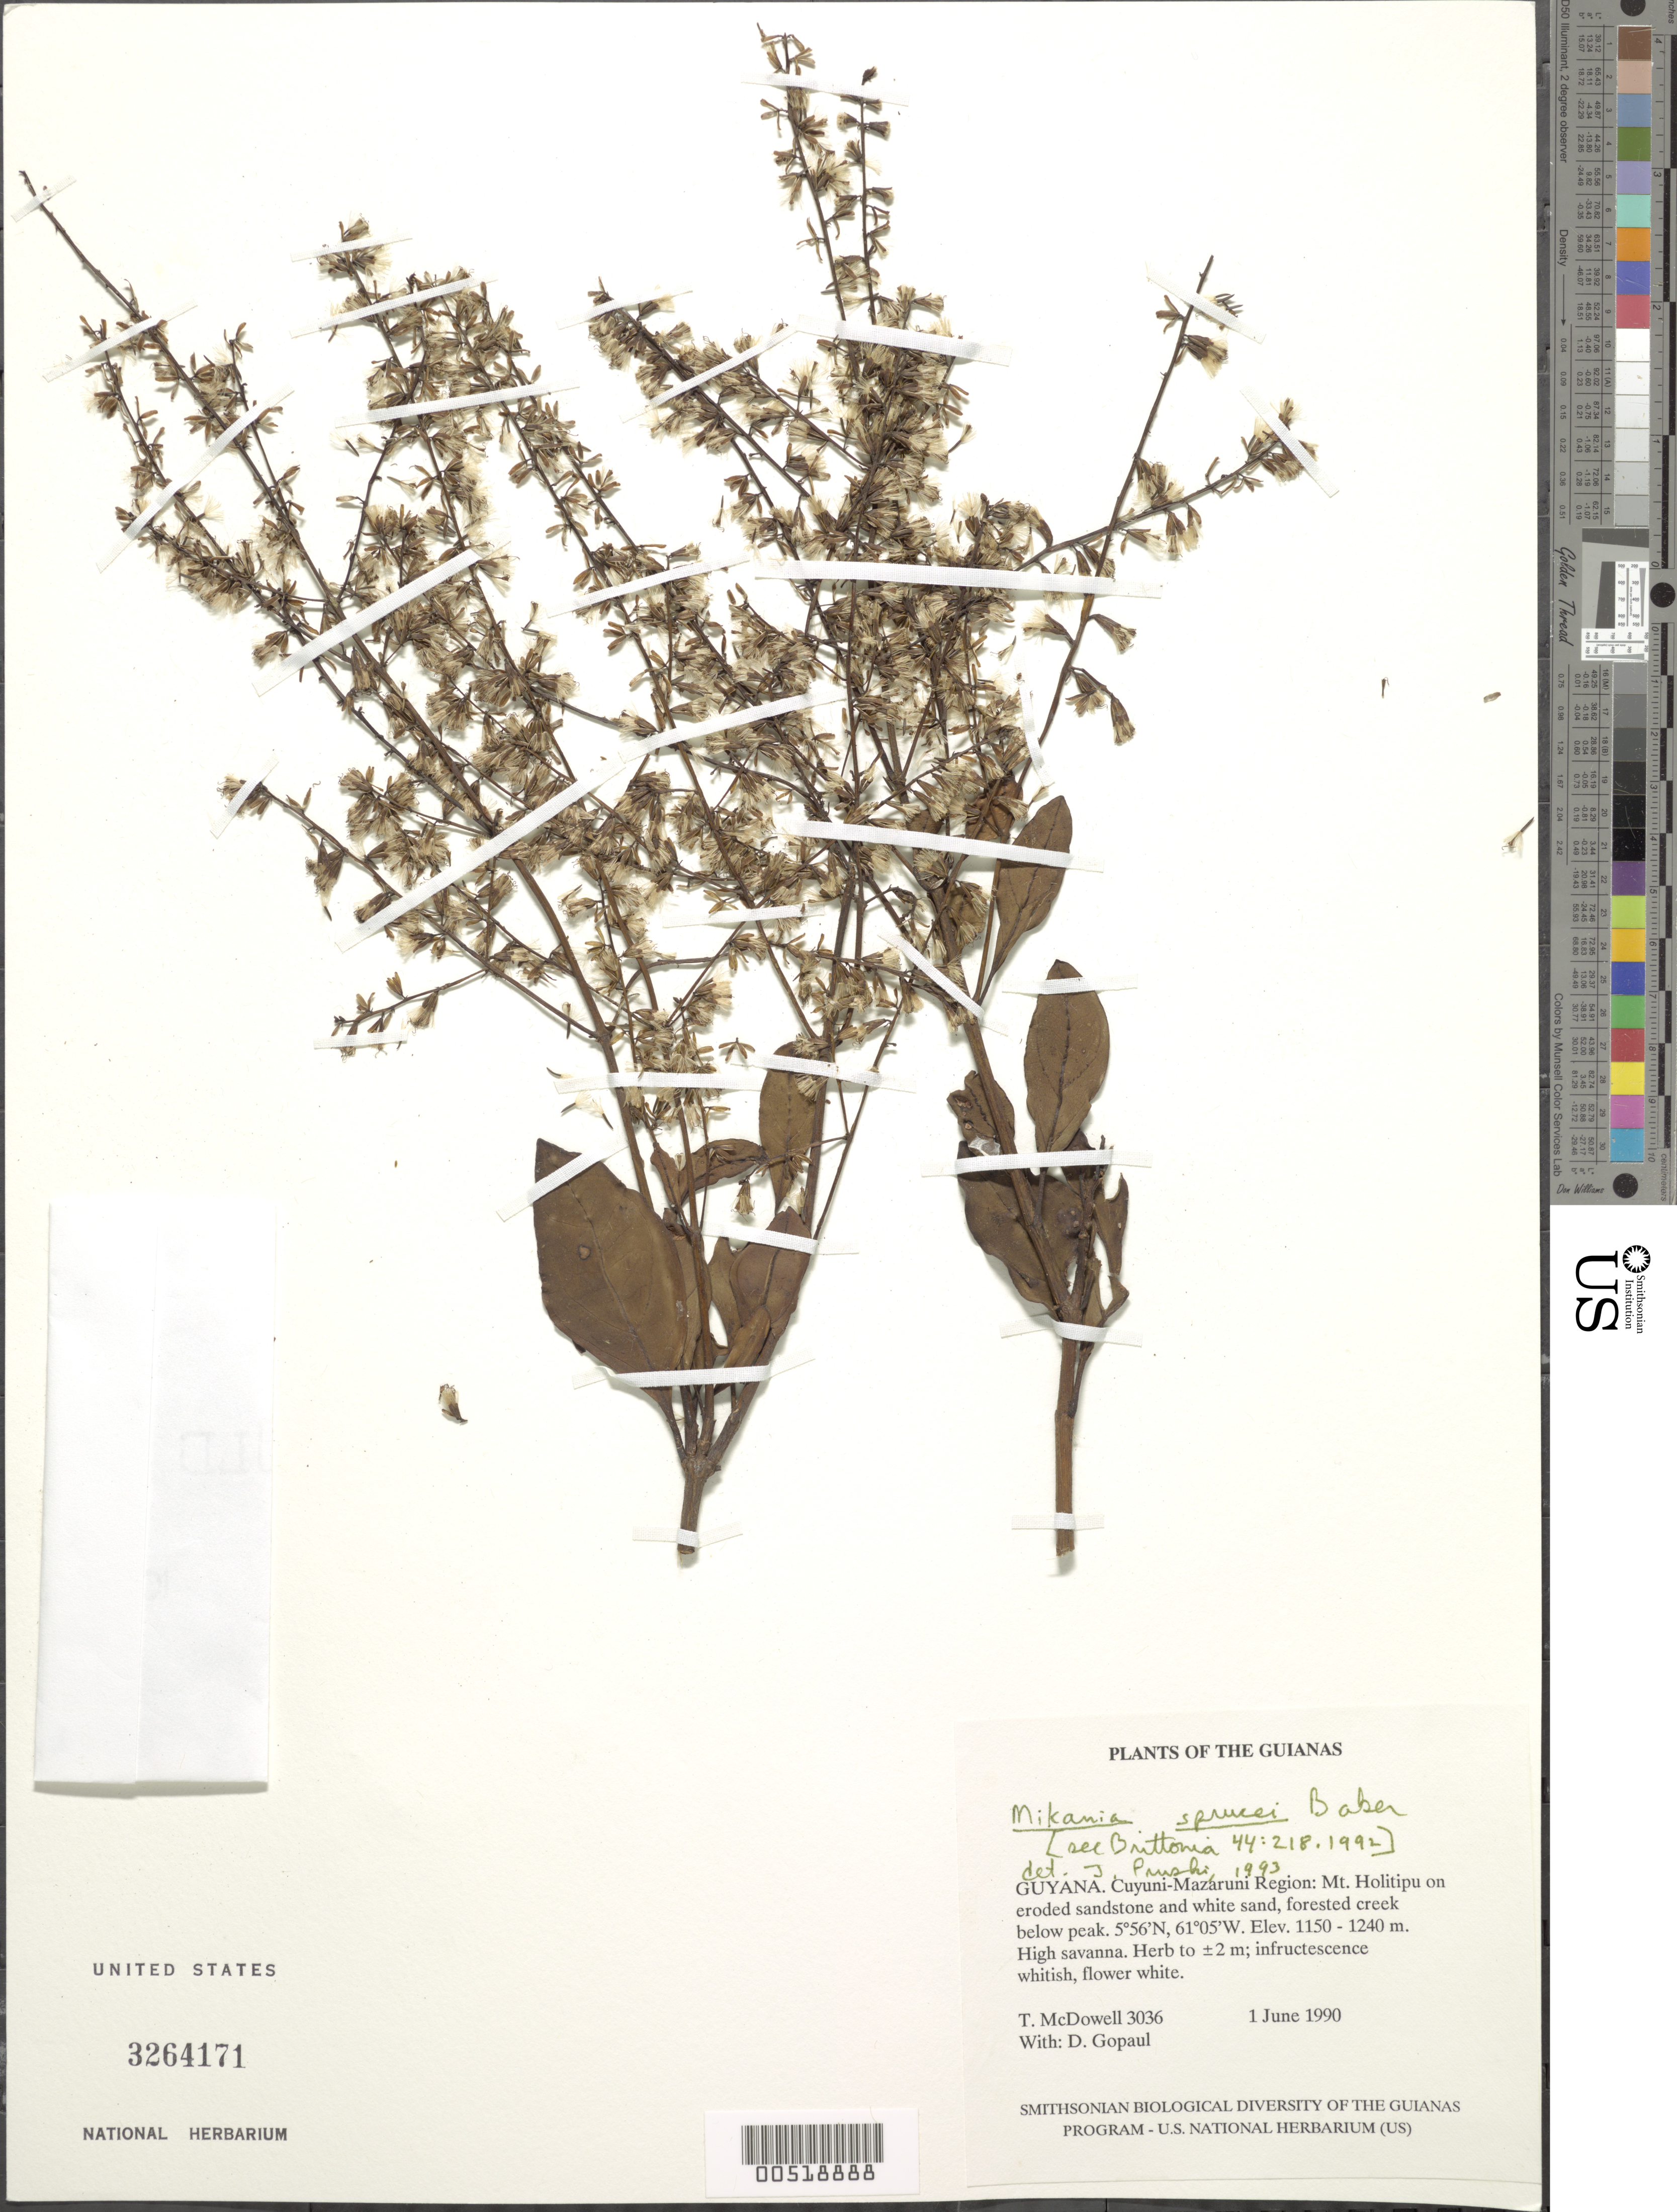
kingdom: Plantae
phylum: Tracheophyta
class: Magnoliopsida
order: Asterales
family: Asteraceae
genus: Mikania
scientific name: Mikania sprucei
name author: Baker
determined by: Pruski, J. F.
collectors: T. McDowell, D. Hughs & D. Gopaul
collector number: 3036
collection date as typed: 1 June 1990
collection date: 1990-06-01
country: Guyana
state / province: Cuyuni-Mazaruni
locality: Mt. Holitipu camp, below peak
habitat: Forested creek, high savanna. Eroded sandstone and white sand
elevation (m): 1150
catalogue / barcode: US 3264171